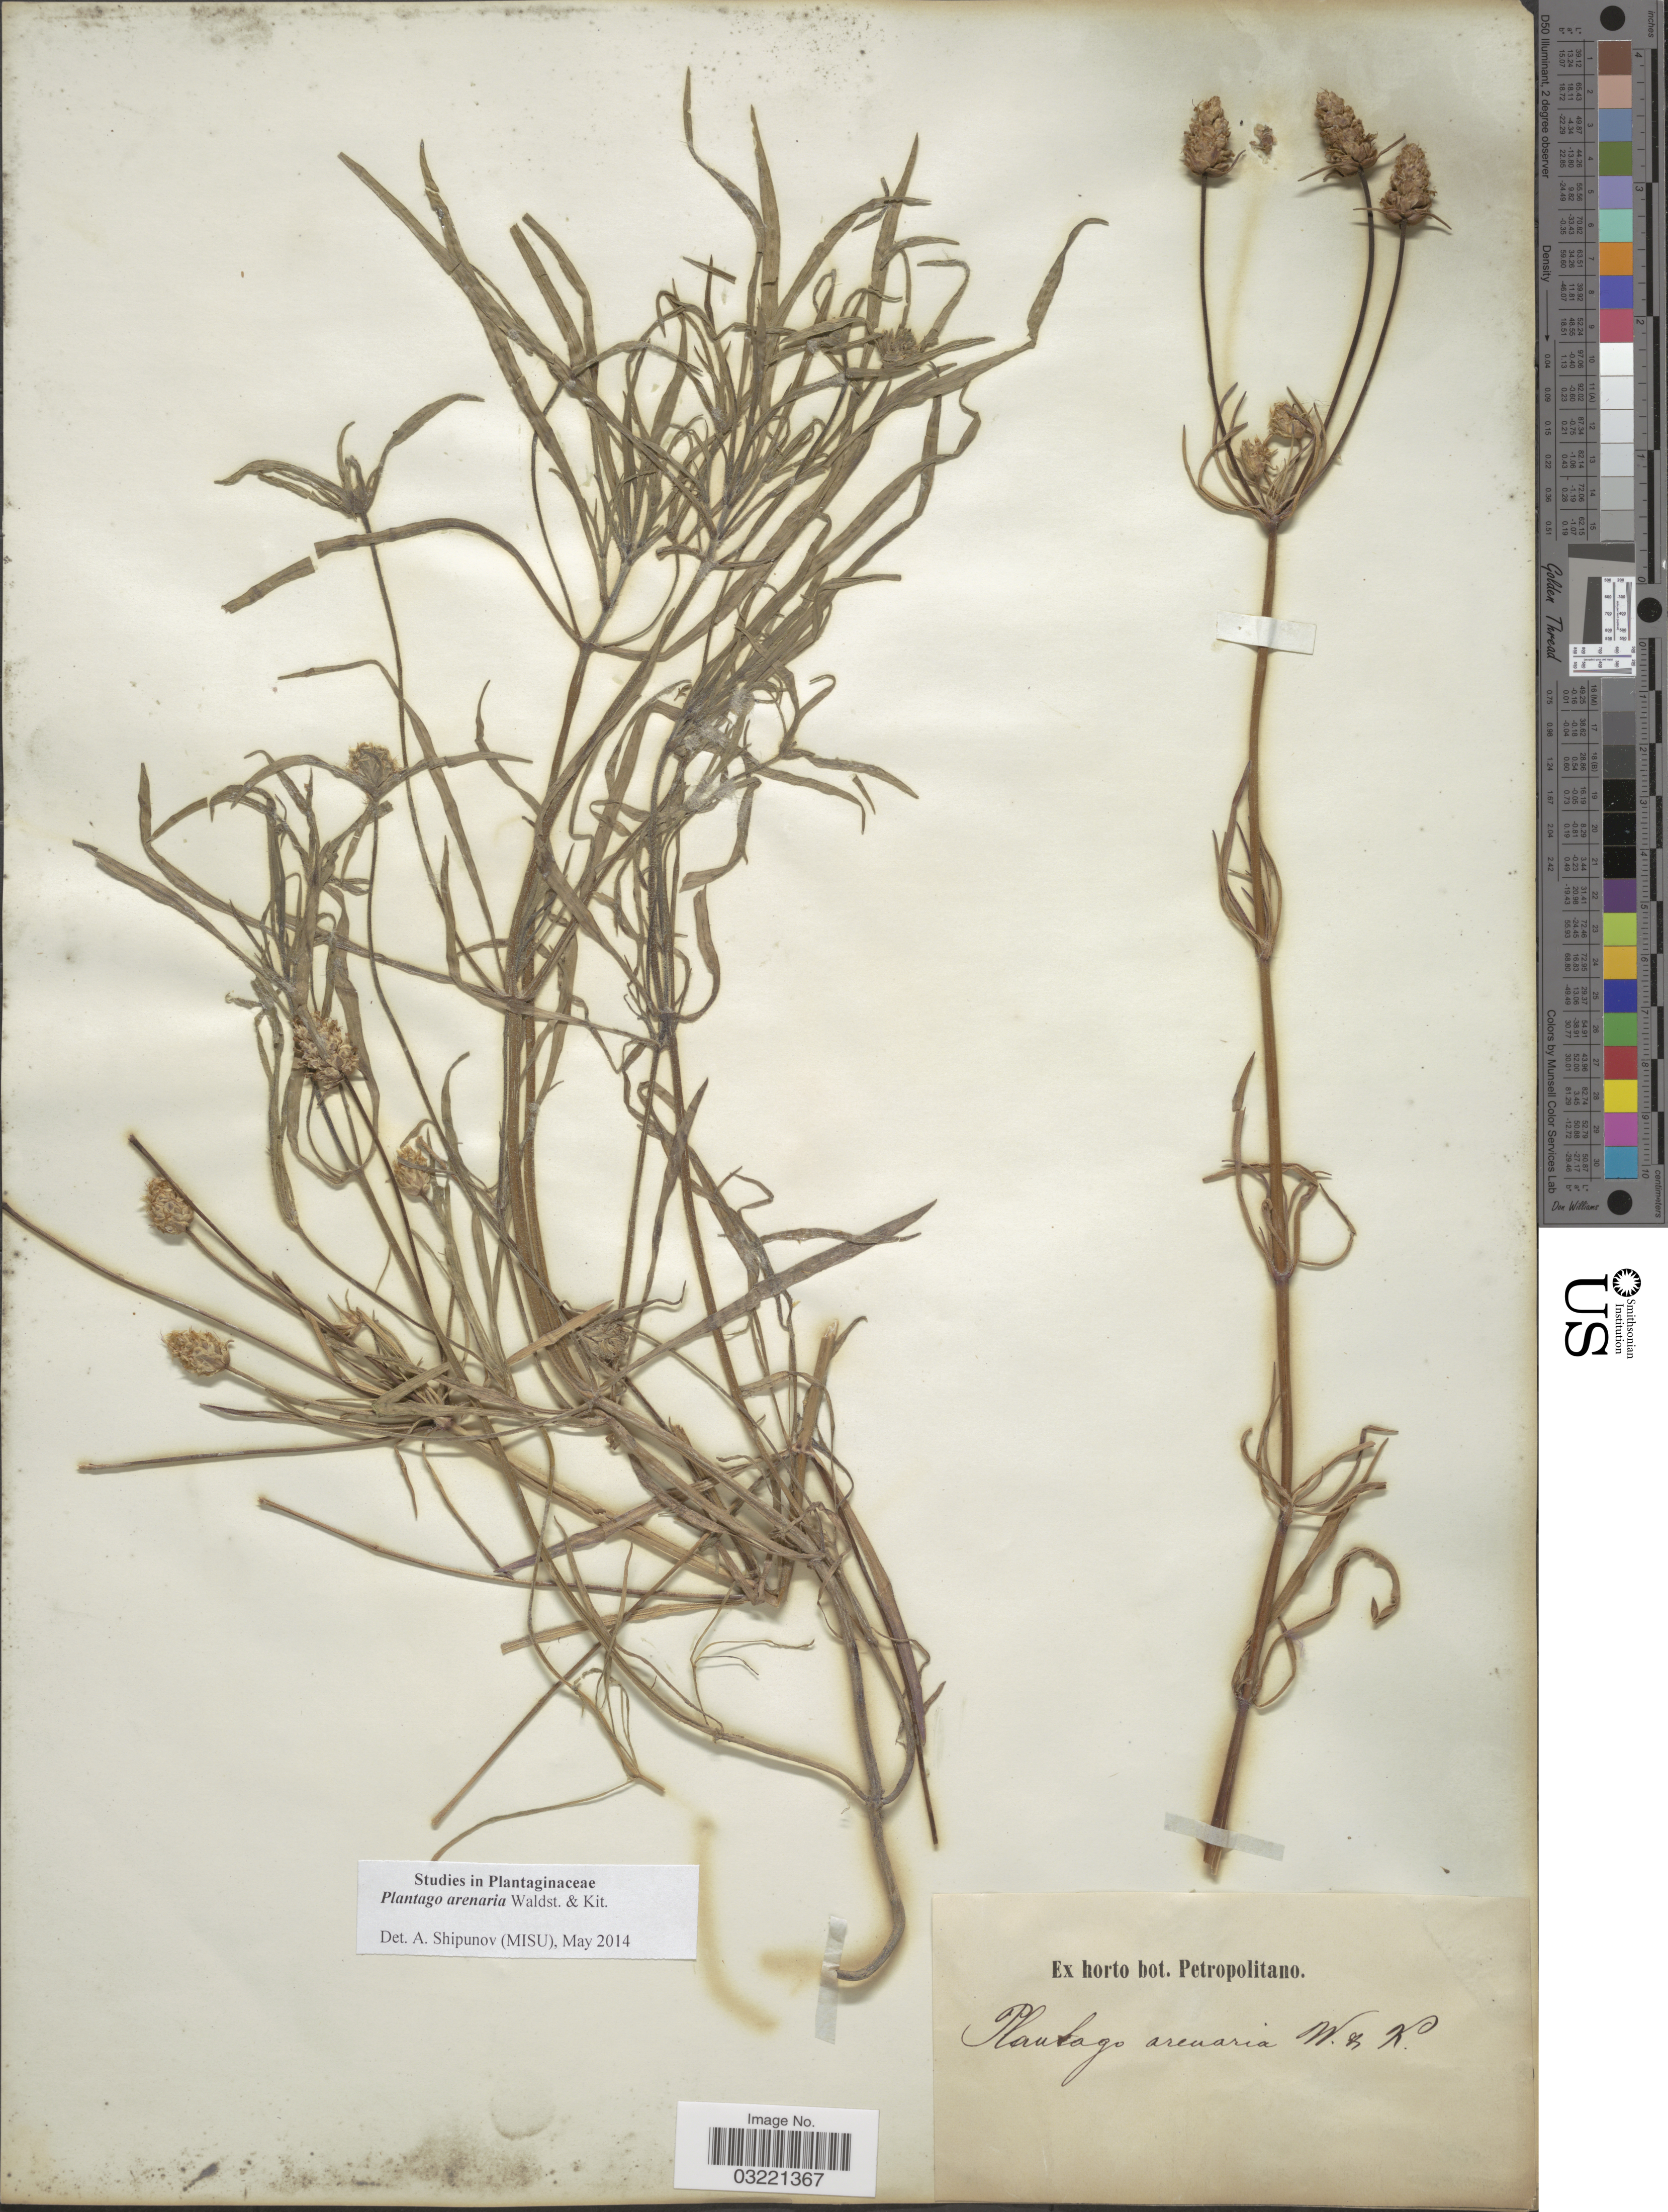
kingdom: Plantae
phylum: Tracheophyta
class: Magnoliopsida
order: Lamiales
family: Plantaginaceae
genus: Plantago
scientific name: Plantago arenaria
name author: Waldst. & Kit.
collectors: ex Horto Bot. Petropolitano